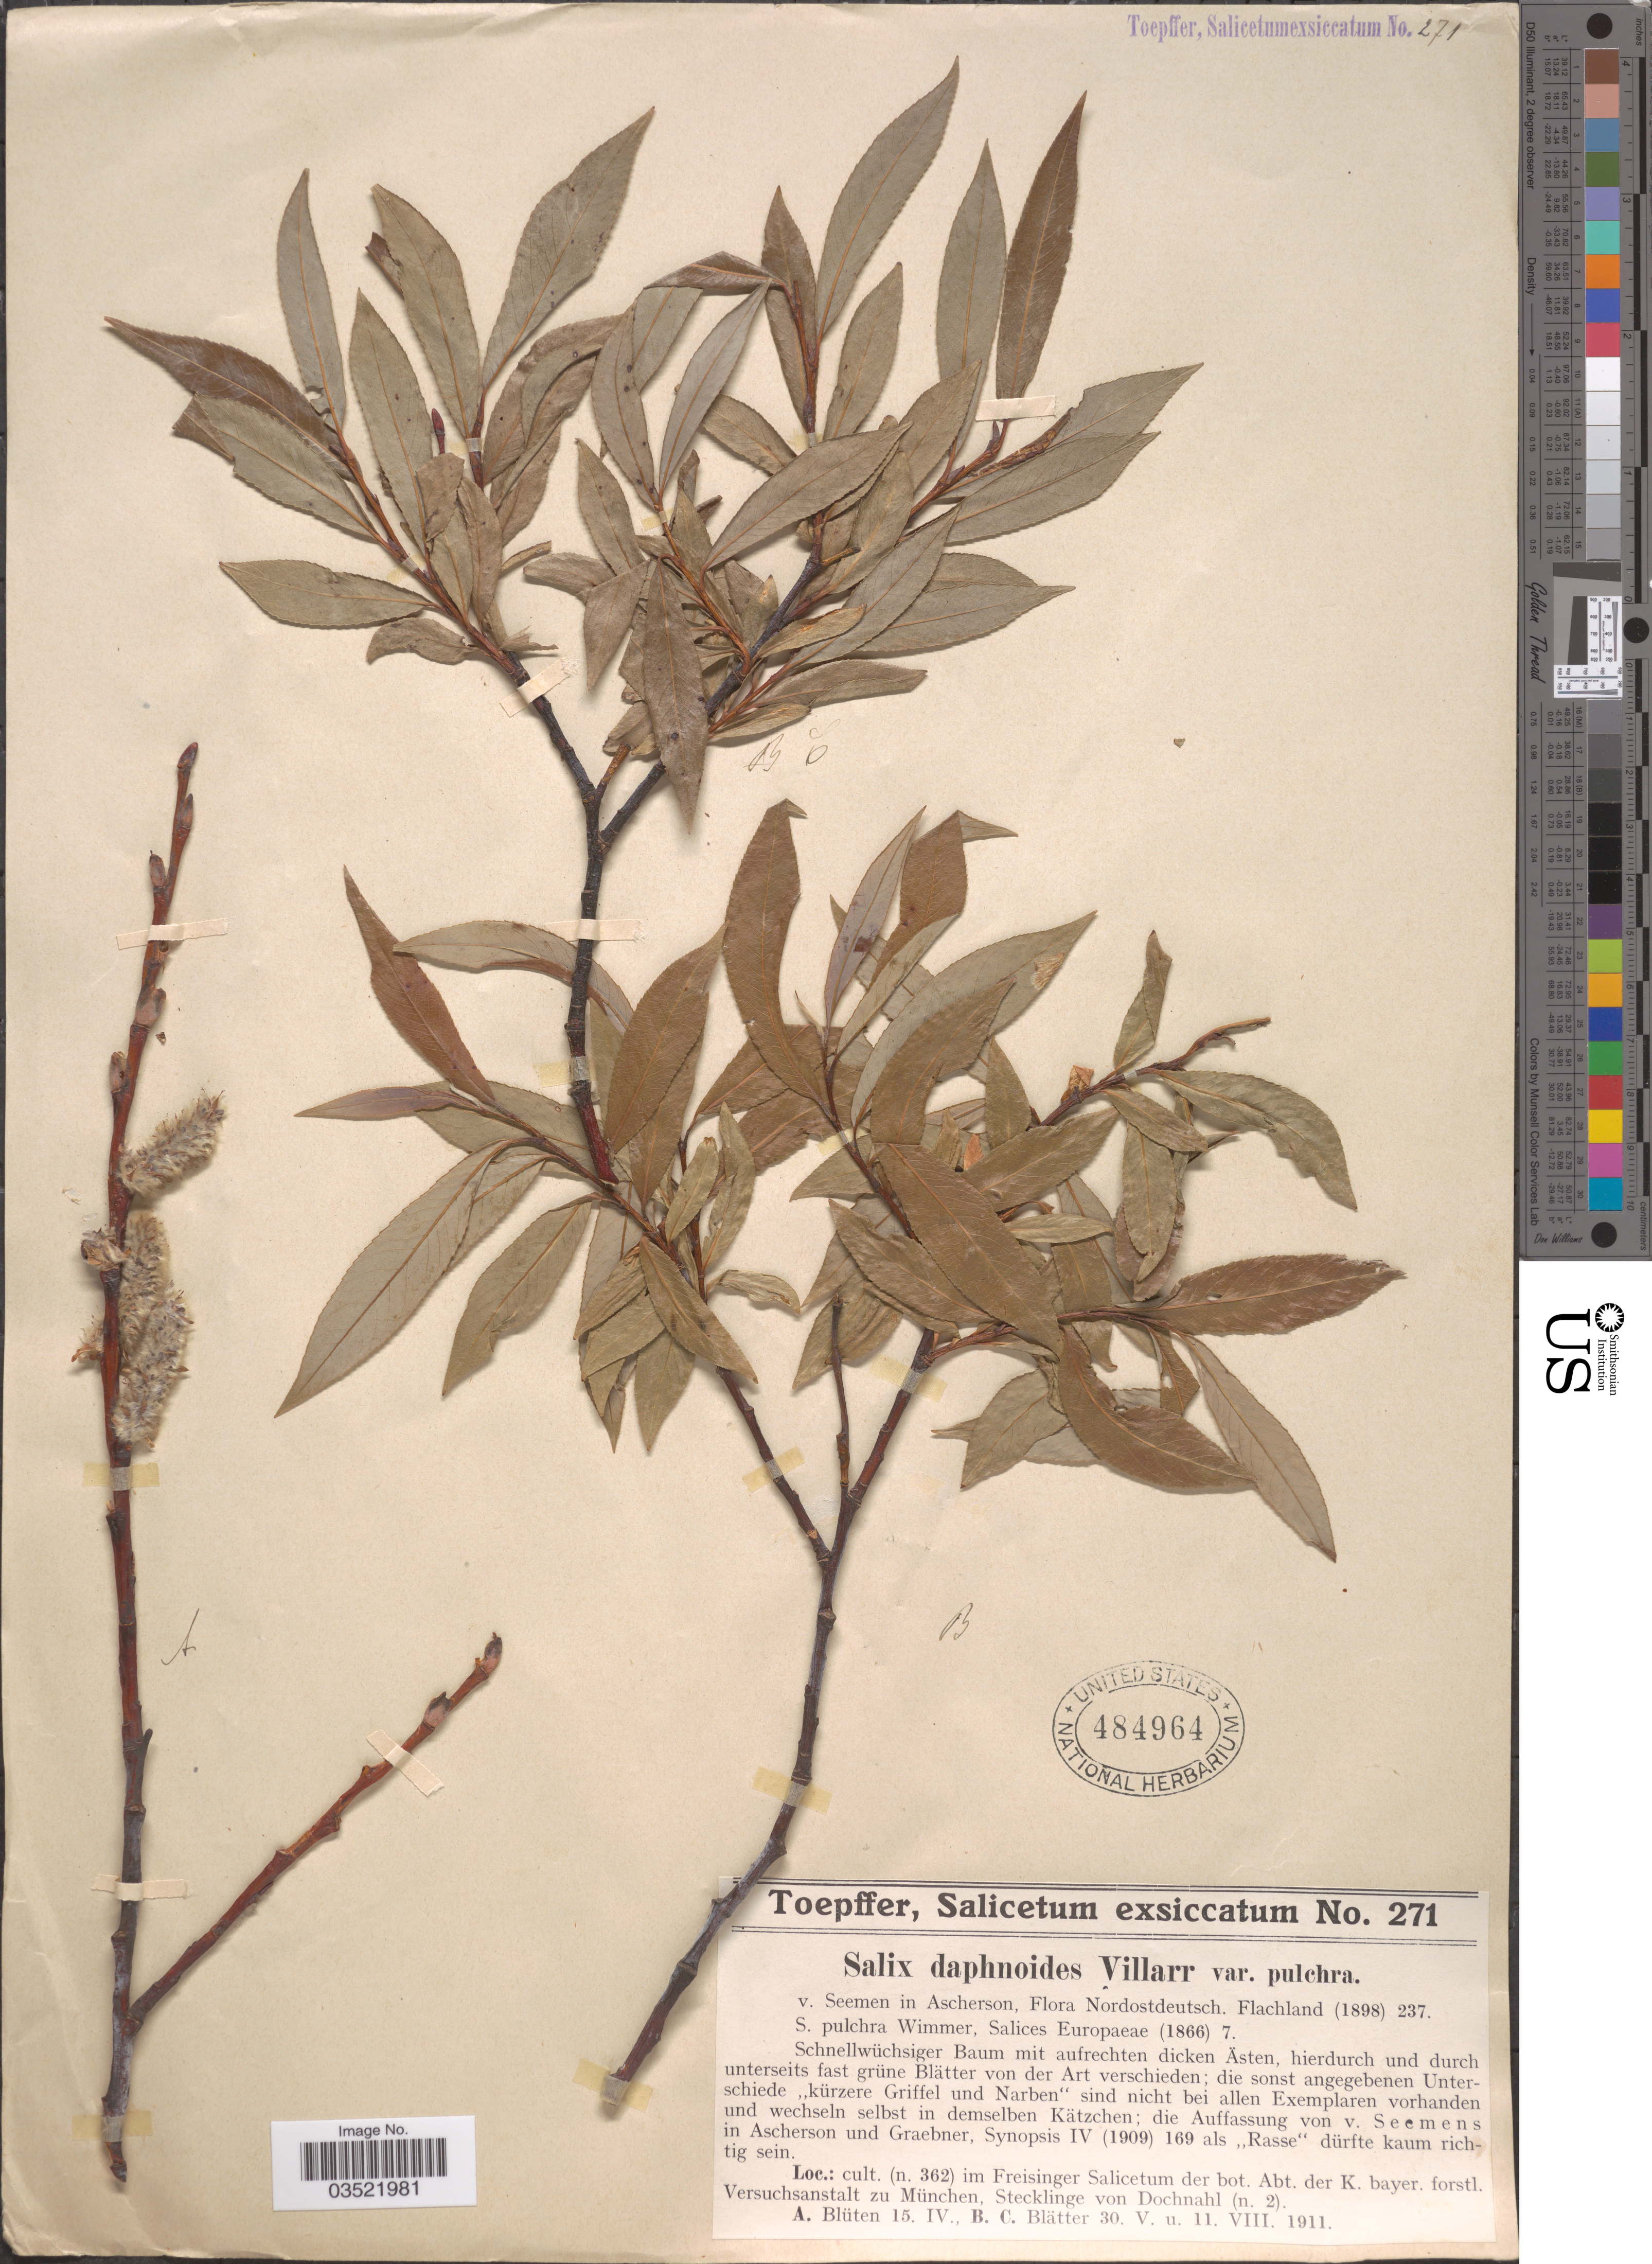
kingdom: Plantae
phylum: Tracheophyta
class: Magnoliopsida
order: Malpighiales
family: Salicaceae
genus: Salix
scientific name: Salix daphnoides var. pulchra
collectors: A. Toepffer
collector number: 271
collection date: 1911-04-15/1911-08-11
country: Germany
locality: Im Freisinger Salicetum der bot. Abt. der K. bayer forstl. Versuchsanstalt zu München, Stecklinge von Dochnahl (n. 2).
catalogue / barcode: US 484964